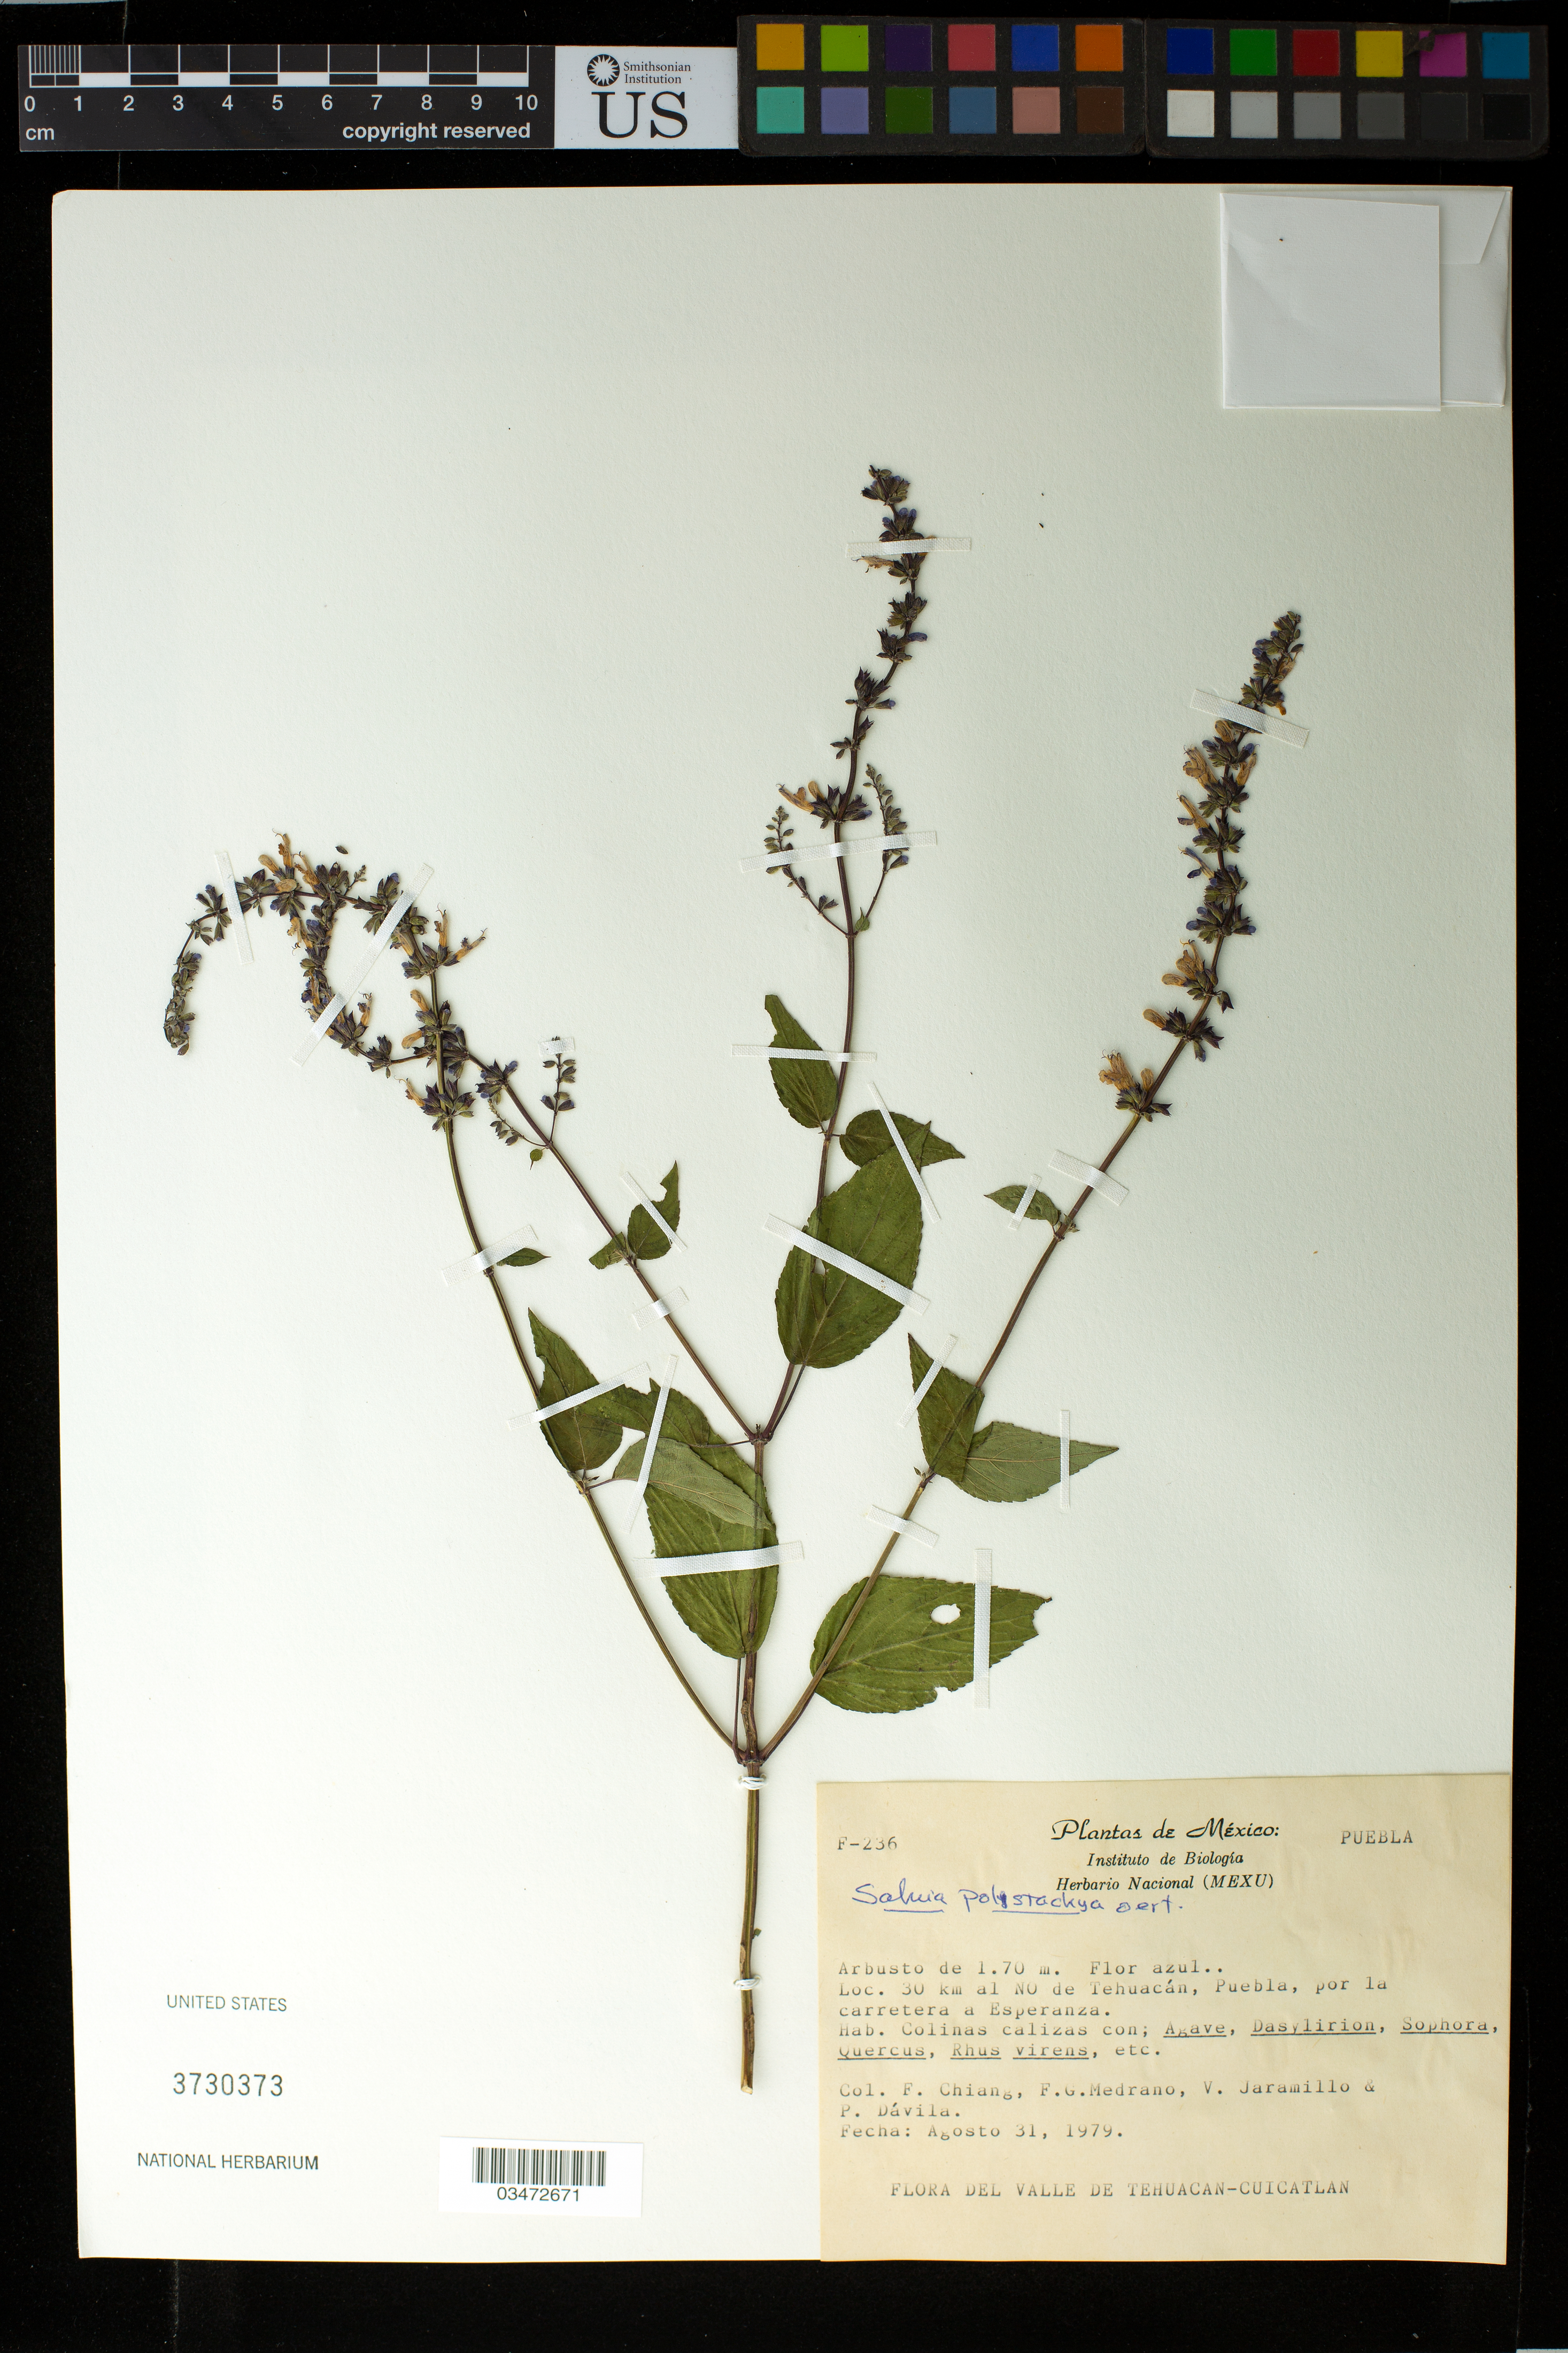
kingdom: Plantae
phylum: Tracheophyta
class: Magnoliopsida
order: Lamiales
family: Lamiaceae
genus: Salvia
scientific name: Salvia polystachya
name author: Ort.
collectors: F. Chiang C., F. Medrano, V. Jaramillo & P. Dávila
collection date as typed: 31 Aug 1979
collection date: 1979-08-31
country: Mexico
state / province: Puebla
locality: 30 km al NO de Tehuacan, Puebla, por la carretera a Esperanza.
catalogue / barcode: US 3730373